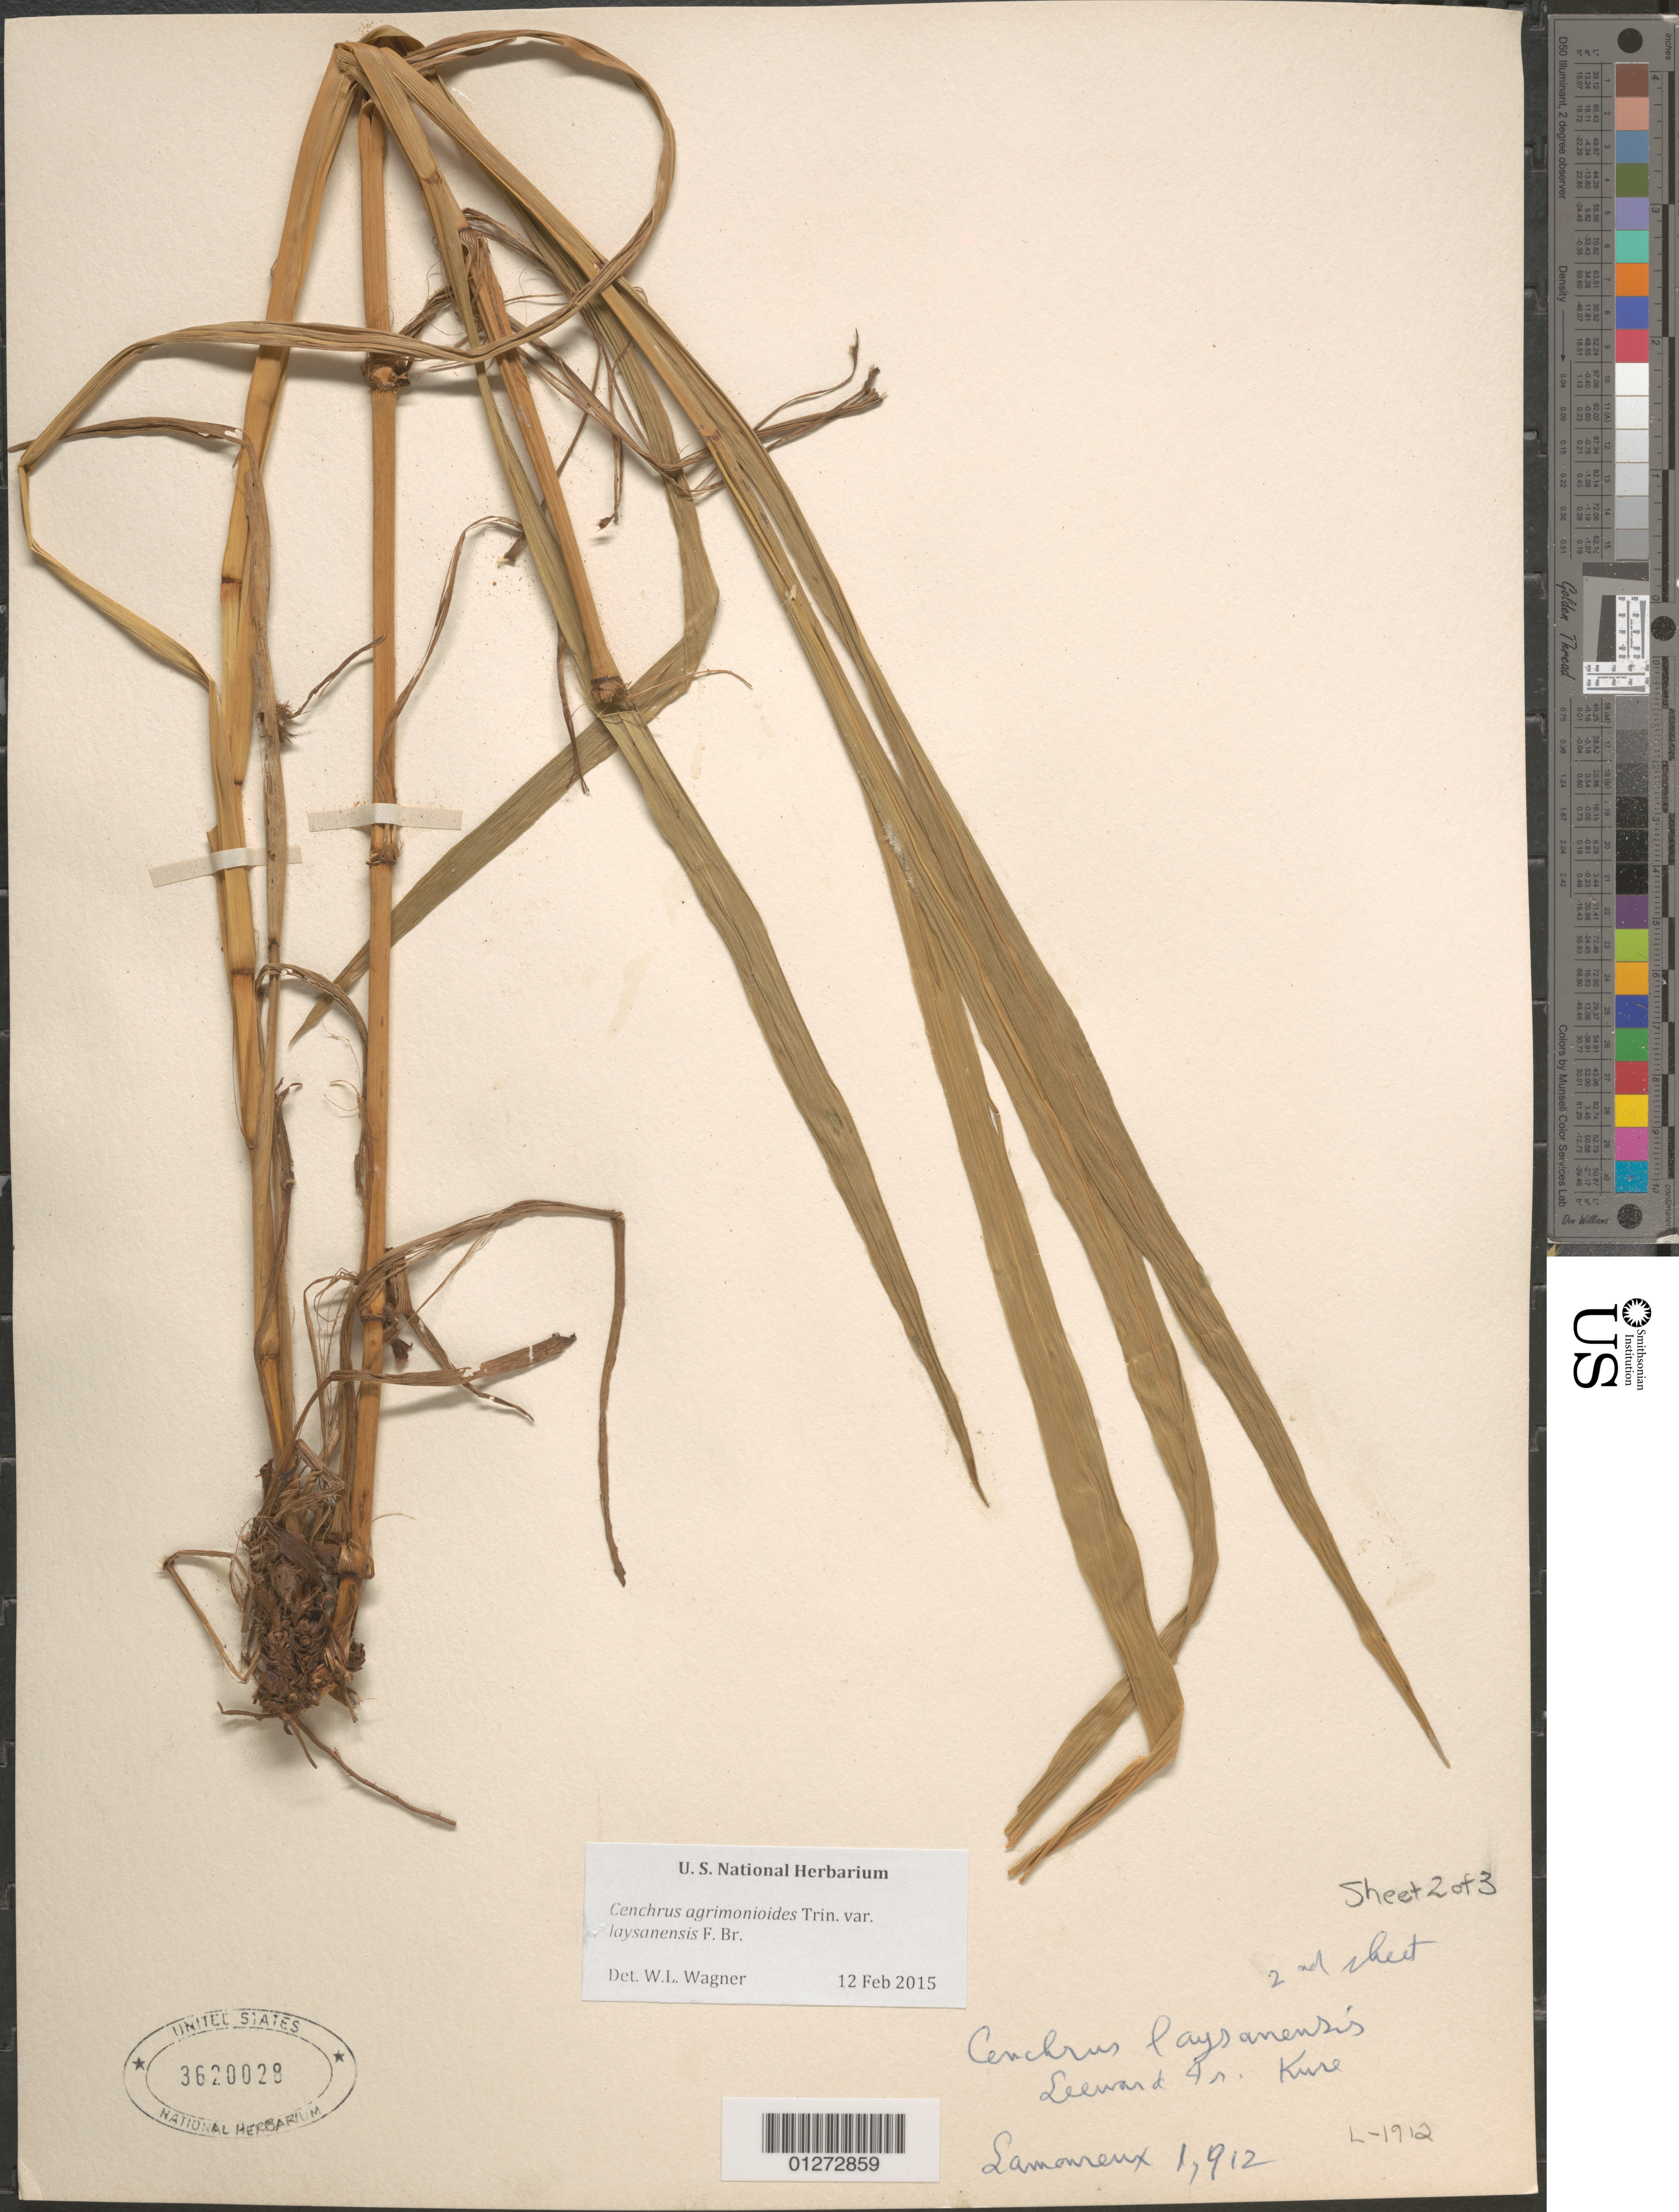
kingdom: Plantae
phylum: Tracheophyta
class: Liliopsida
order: Poales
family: Poaceae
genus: Cenchrus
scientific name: Cenchrus agrimonioides var. laysanensis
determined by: Wagner, W. L., (BOT), Smithsonian Institution - National Museum of Natural History (UNITED STATES)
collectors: C. H. Lamoureux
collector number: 1912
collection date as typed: ix/12/1961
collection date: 1961-09-12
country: United States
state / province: Hawaii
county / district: Honolulu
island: Kure Atoll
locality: Central Plain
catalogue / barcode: US 3620028